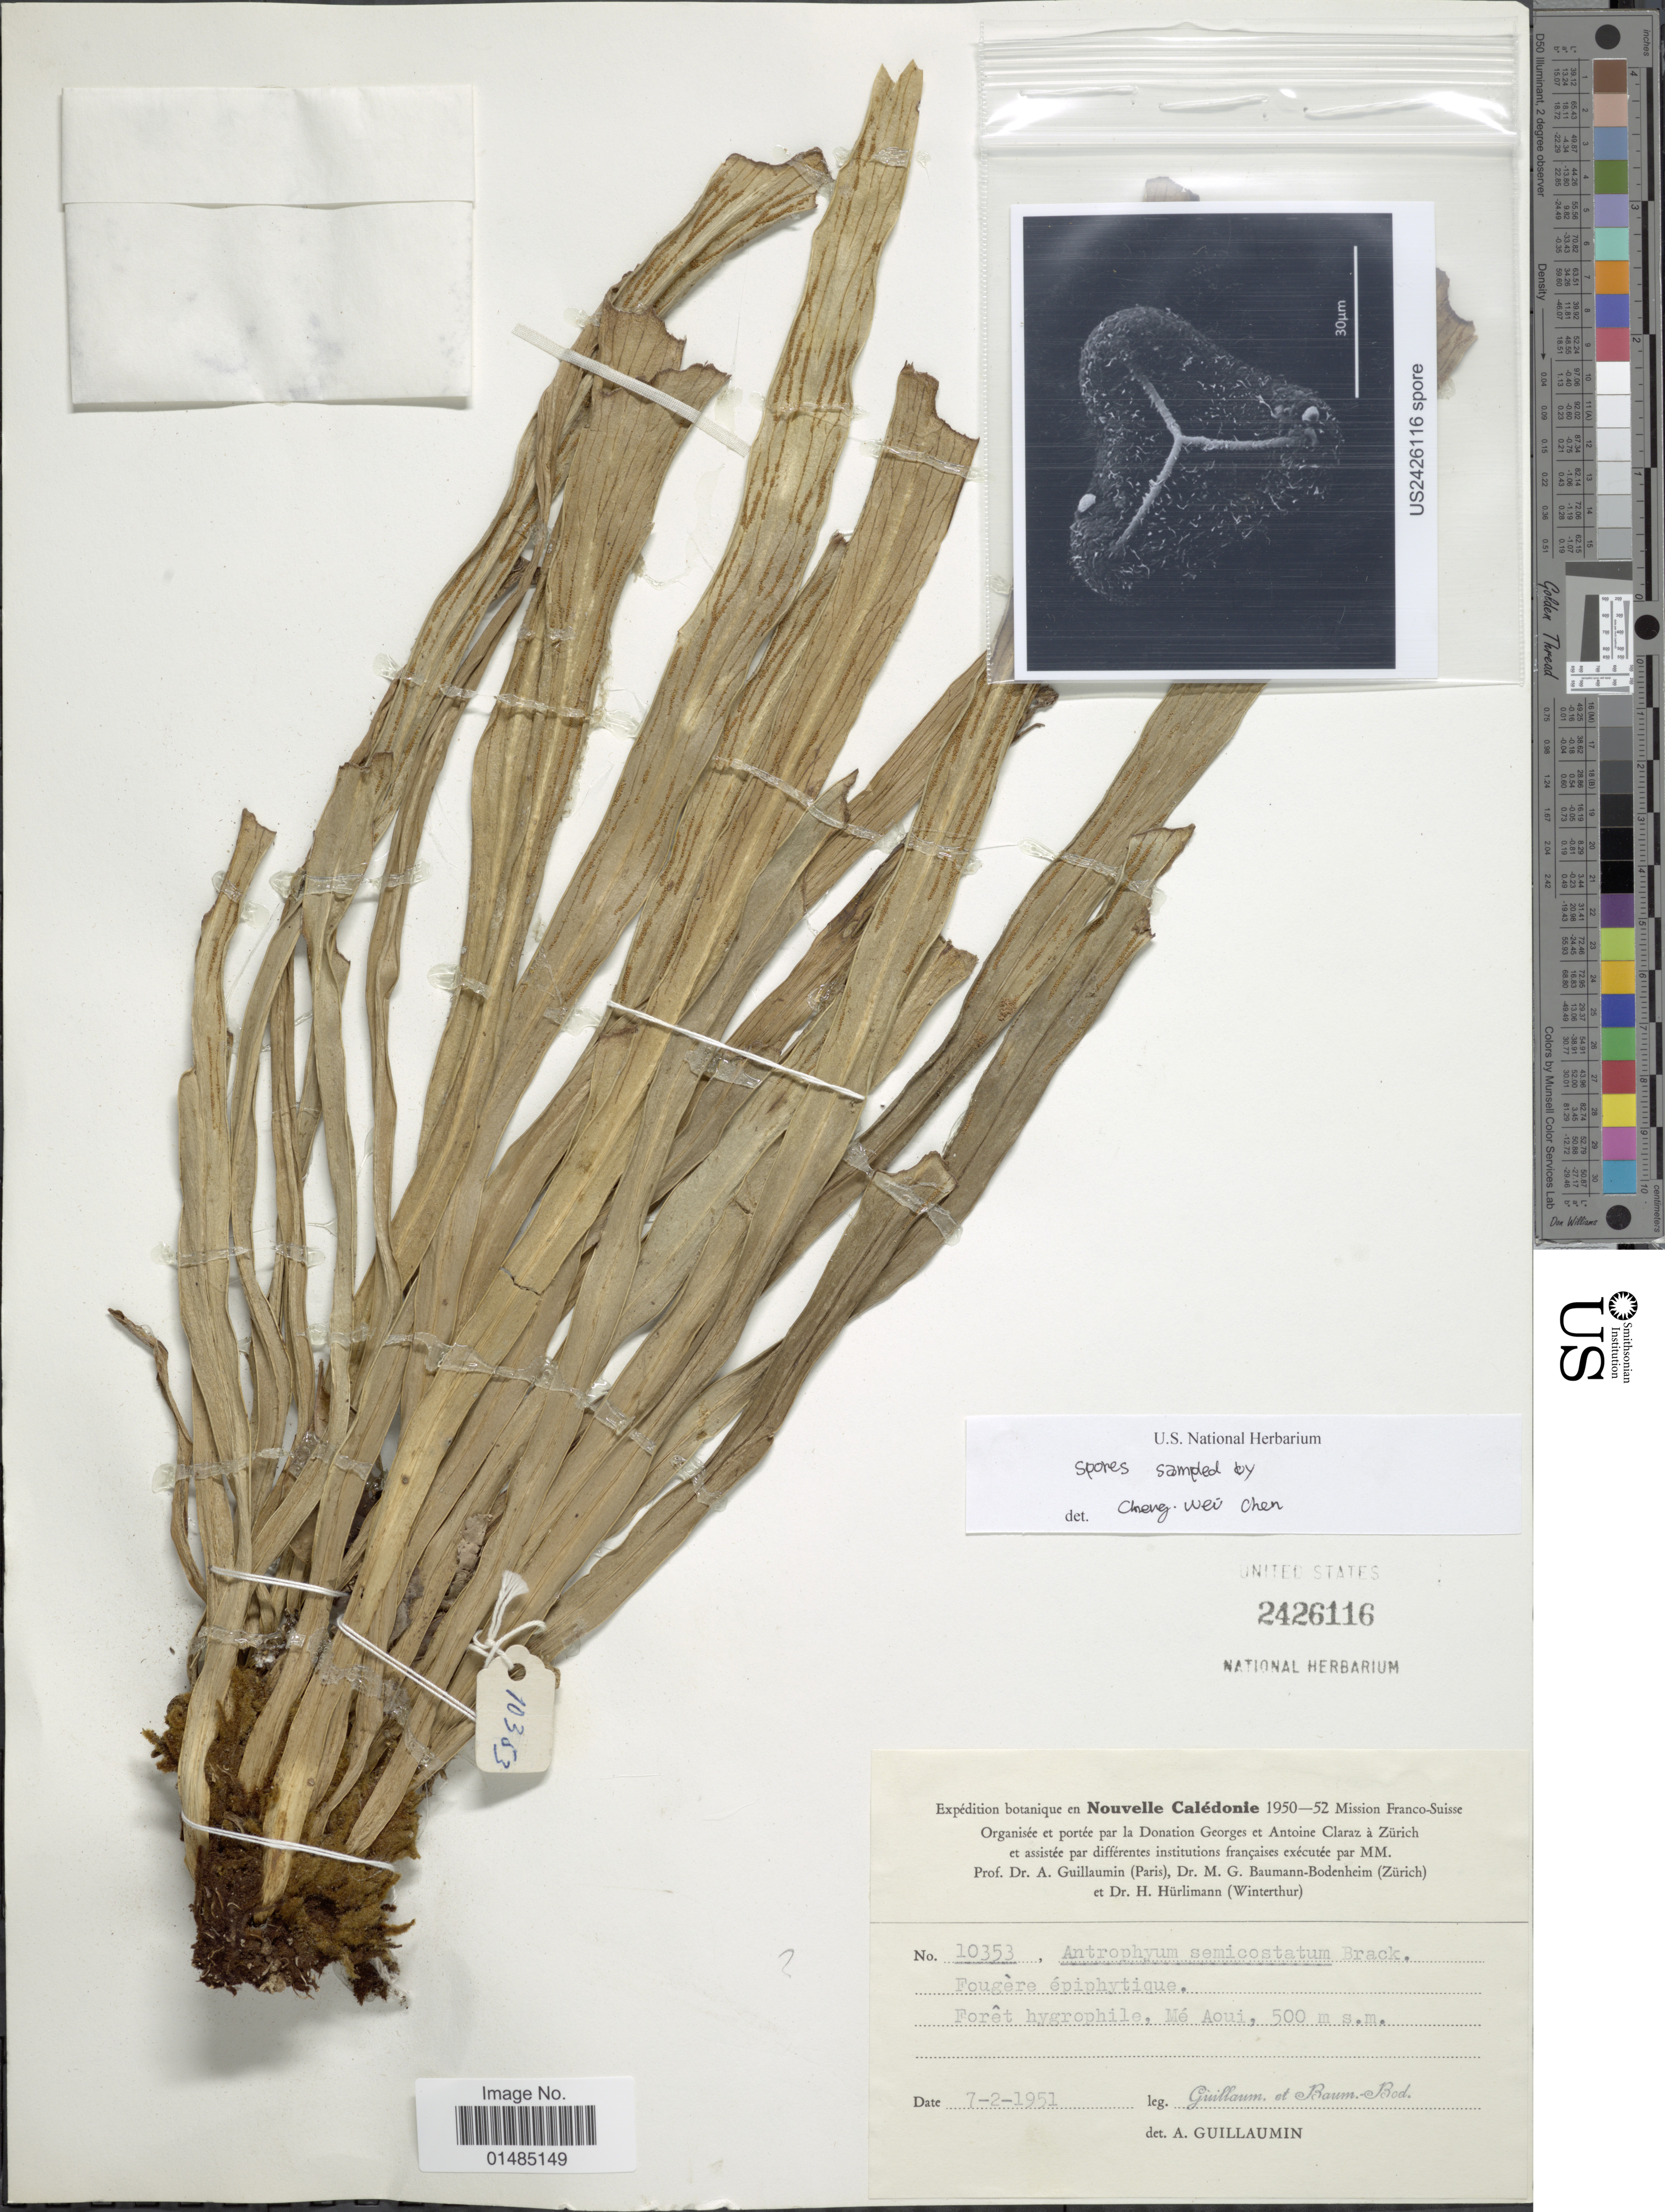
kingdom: Plantae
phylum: Tracheophyta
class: Polypodiopsida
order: Polypodiales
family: Pteridaceae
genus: Antrophyum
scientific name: Antrophyum semicostatum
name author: Blume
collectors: A. Guillaumin & M. G. Baumann-Bodenheim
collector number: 10353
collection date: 1951-02-07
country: New Caledonia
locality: Nouvelle Calédonie, Me Aoui.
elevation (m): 500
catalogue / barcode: US 2426116